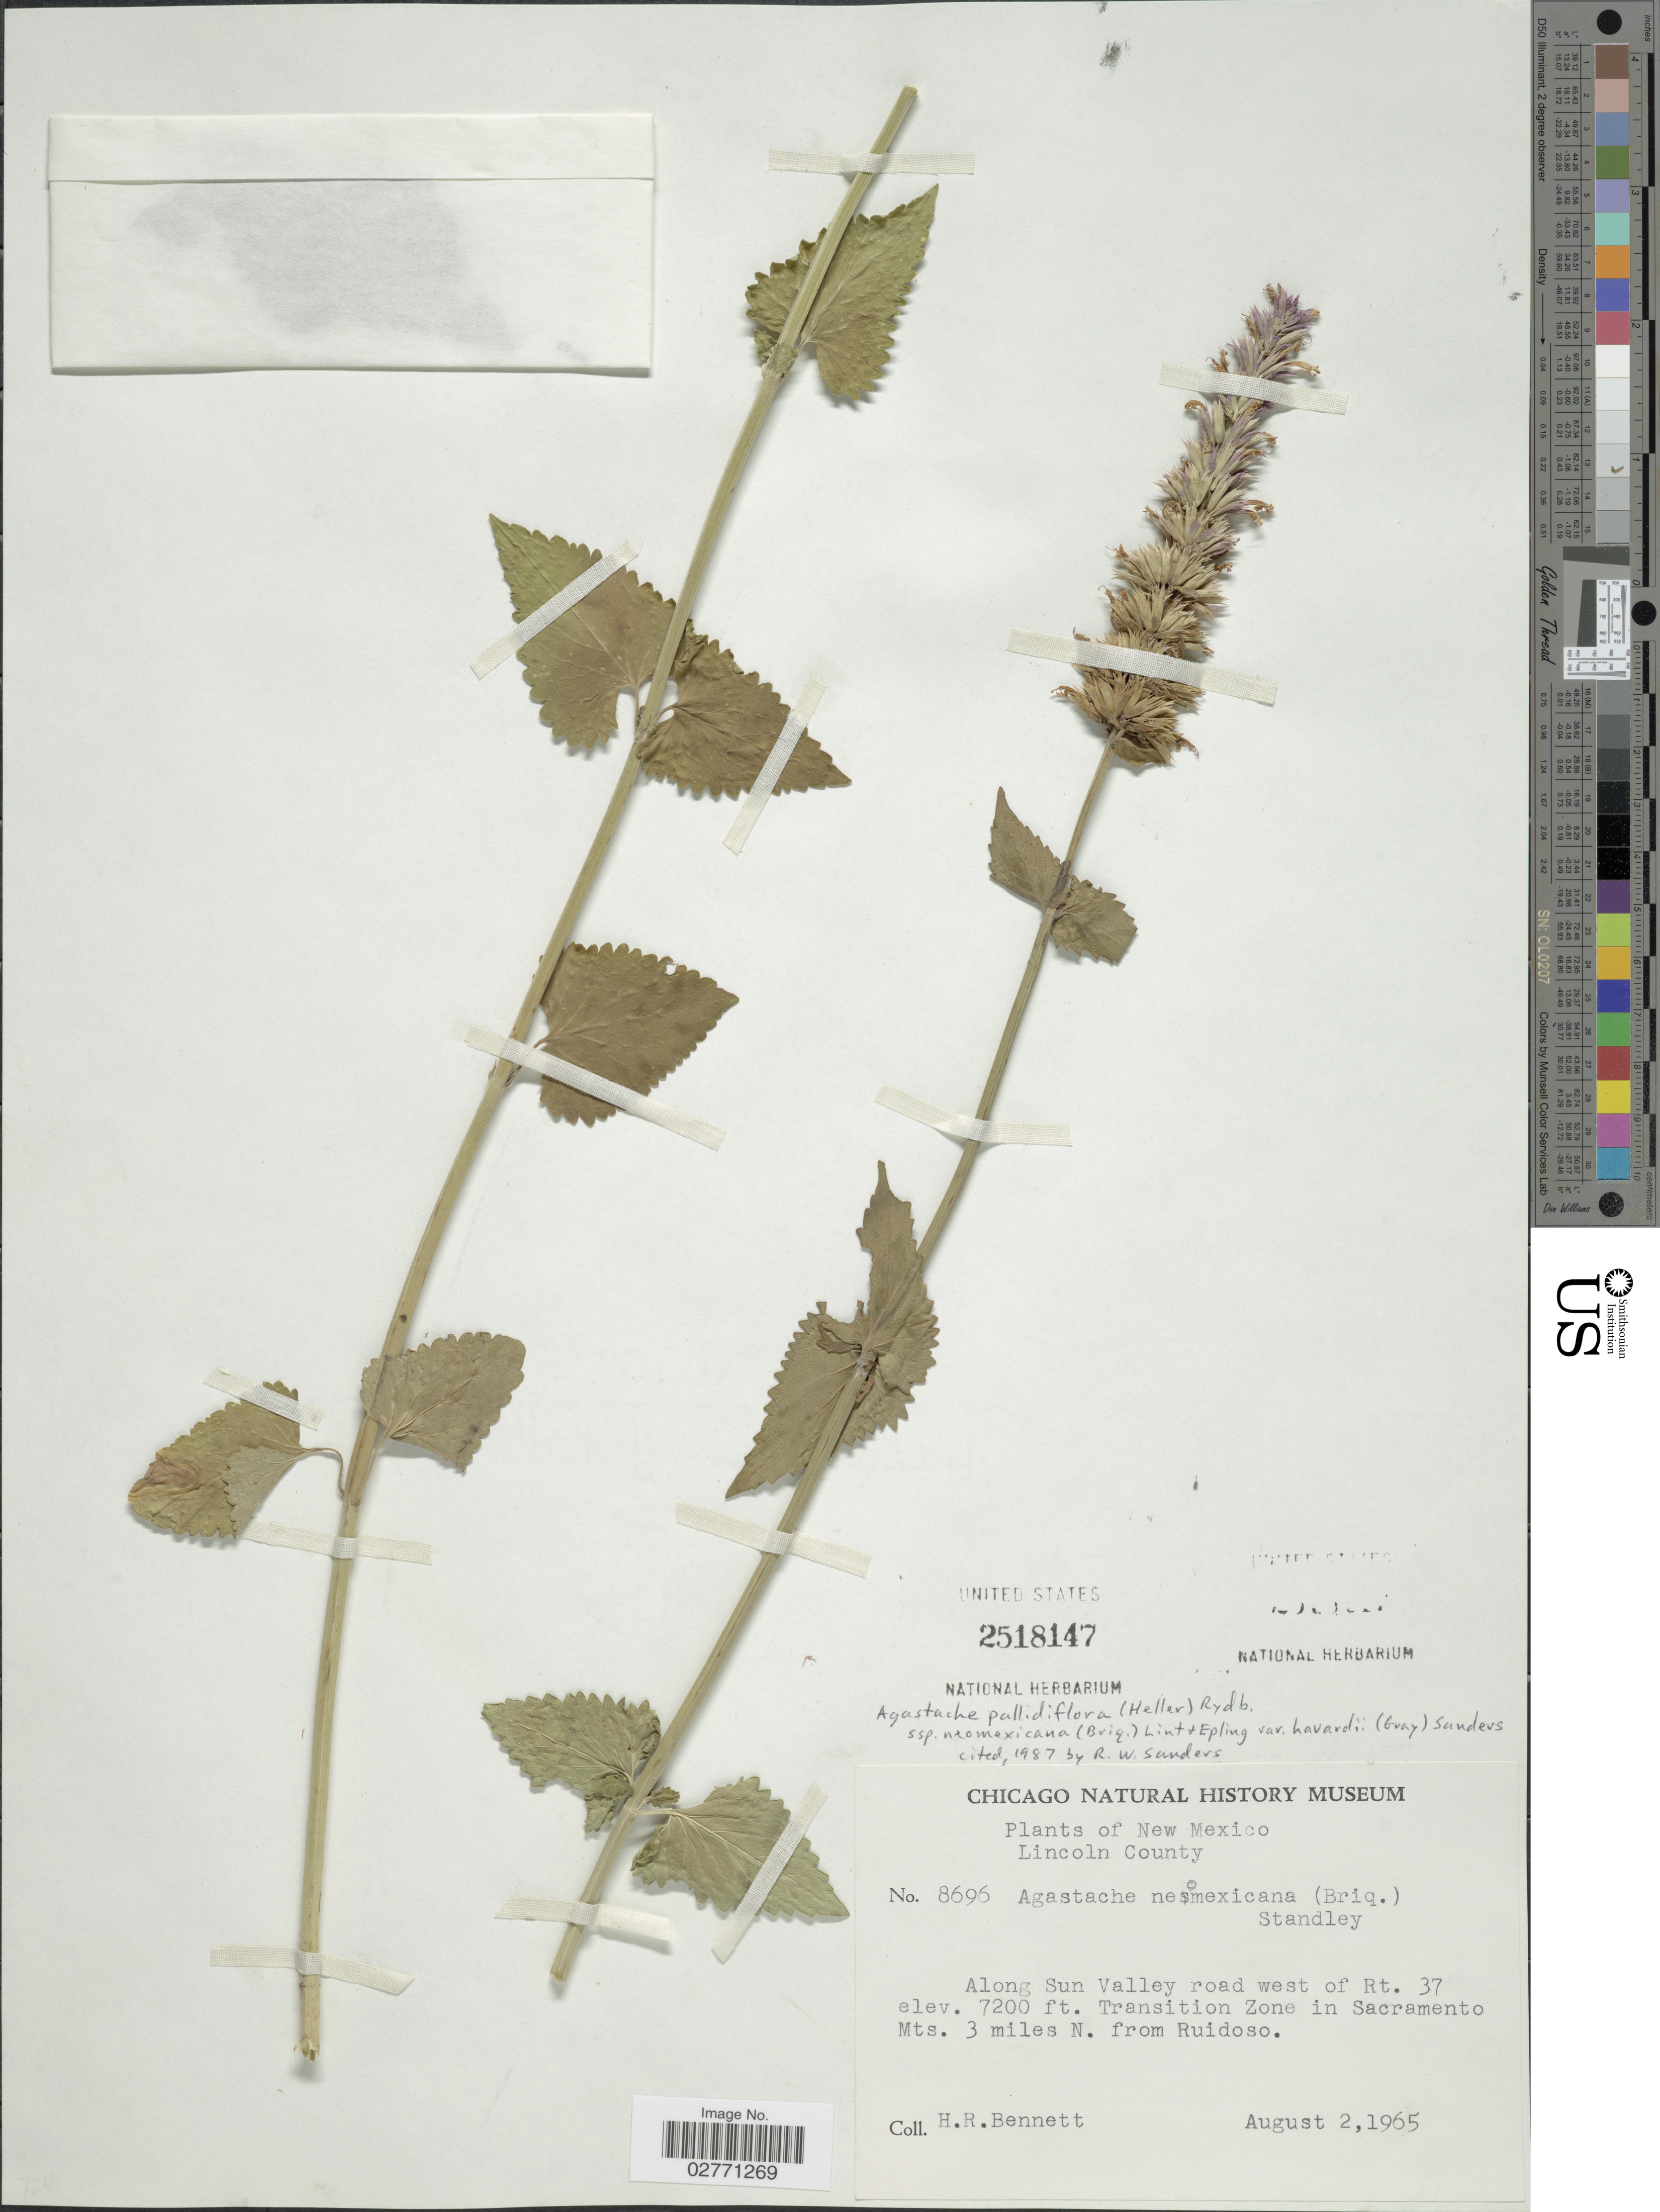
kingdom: Plantae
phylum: Tracheophyta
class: Magnoliopsida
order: Lamiales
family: Lamiaceae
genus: Agastache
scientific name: Agastache pallidiflora subsp. havardii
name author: (A. Gray) Lint & Epling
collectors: H. R. Bennett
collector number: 8696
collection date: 1965-08-02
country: United States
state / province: New Mexico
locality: Lincoln County. Along Sun Valley road west of Rt. 37. Transition Zone in Sacramento Mts. 3 miles N. from Ruidoso.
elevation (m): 2195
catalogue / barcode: US 2518147